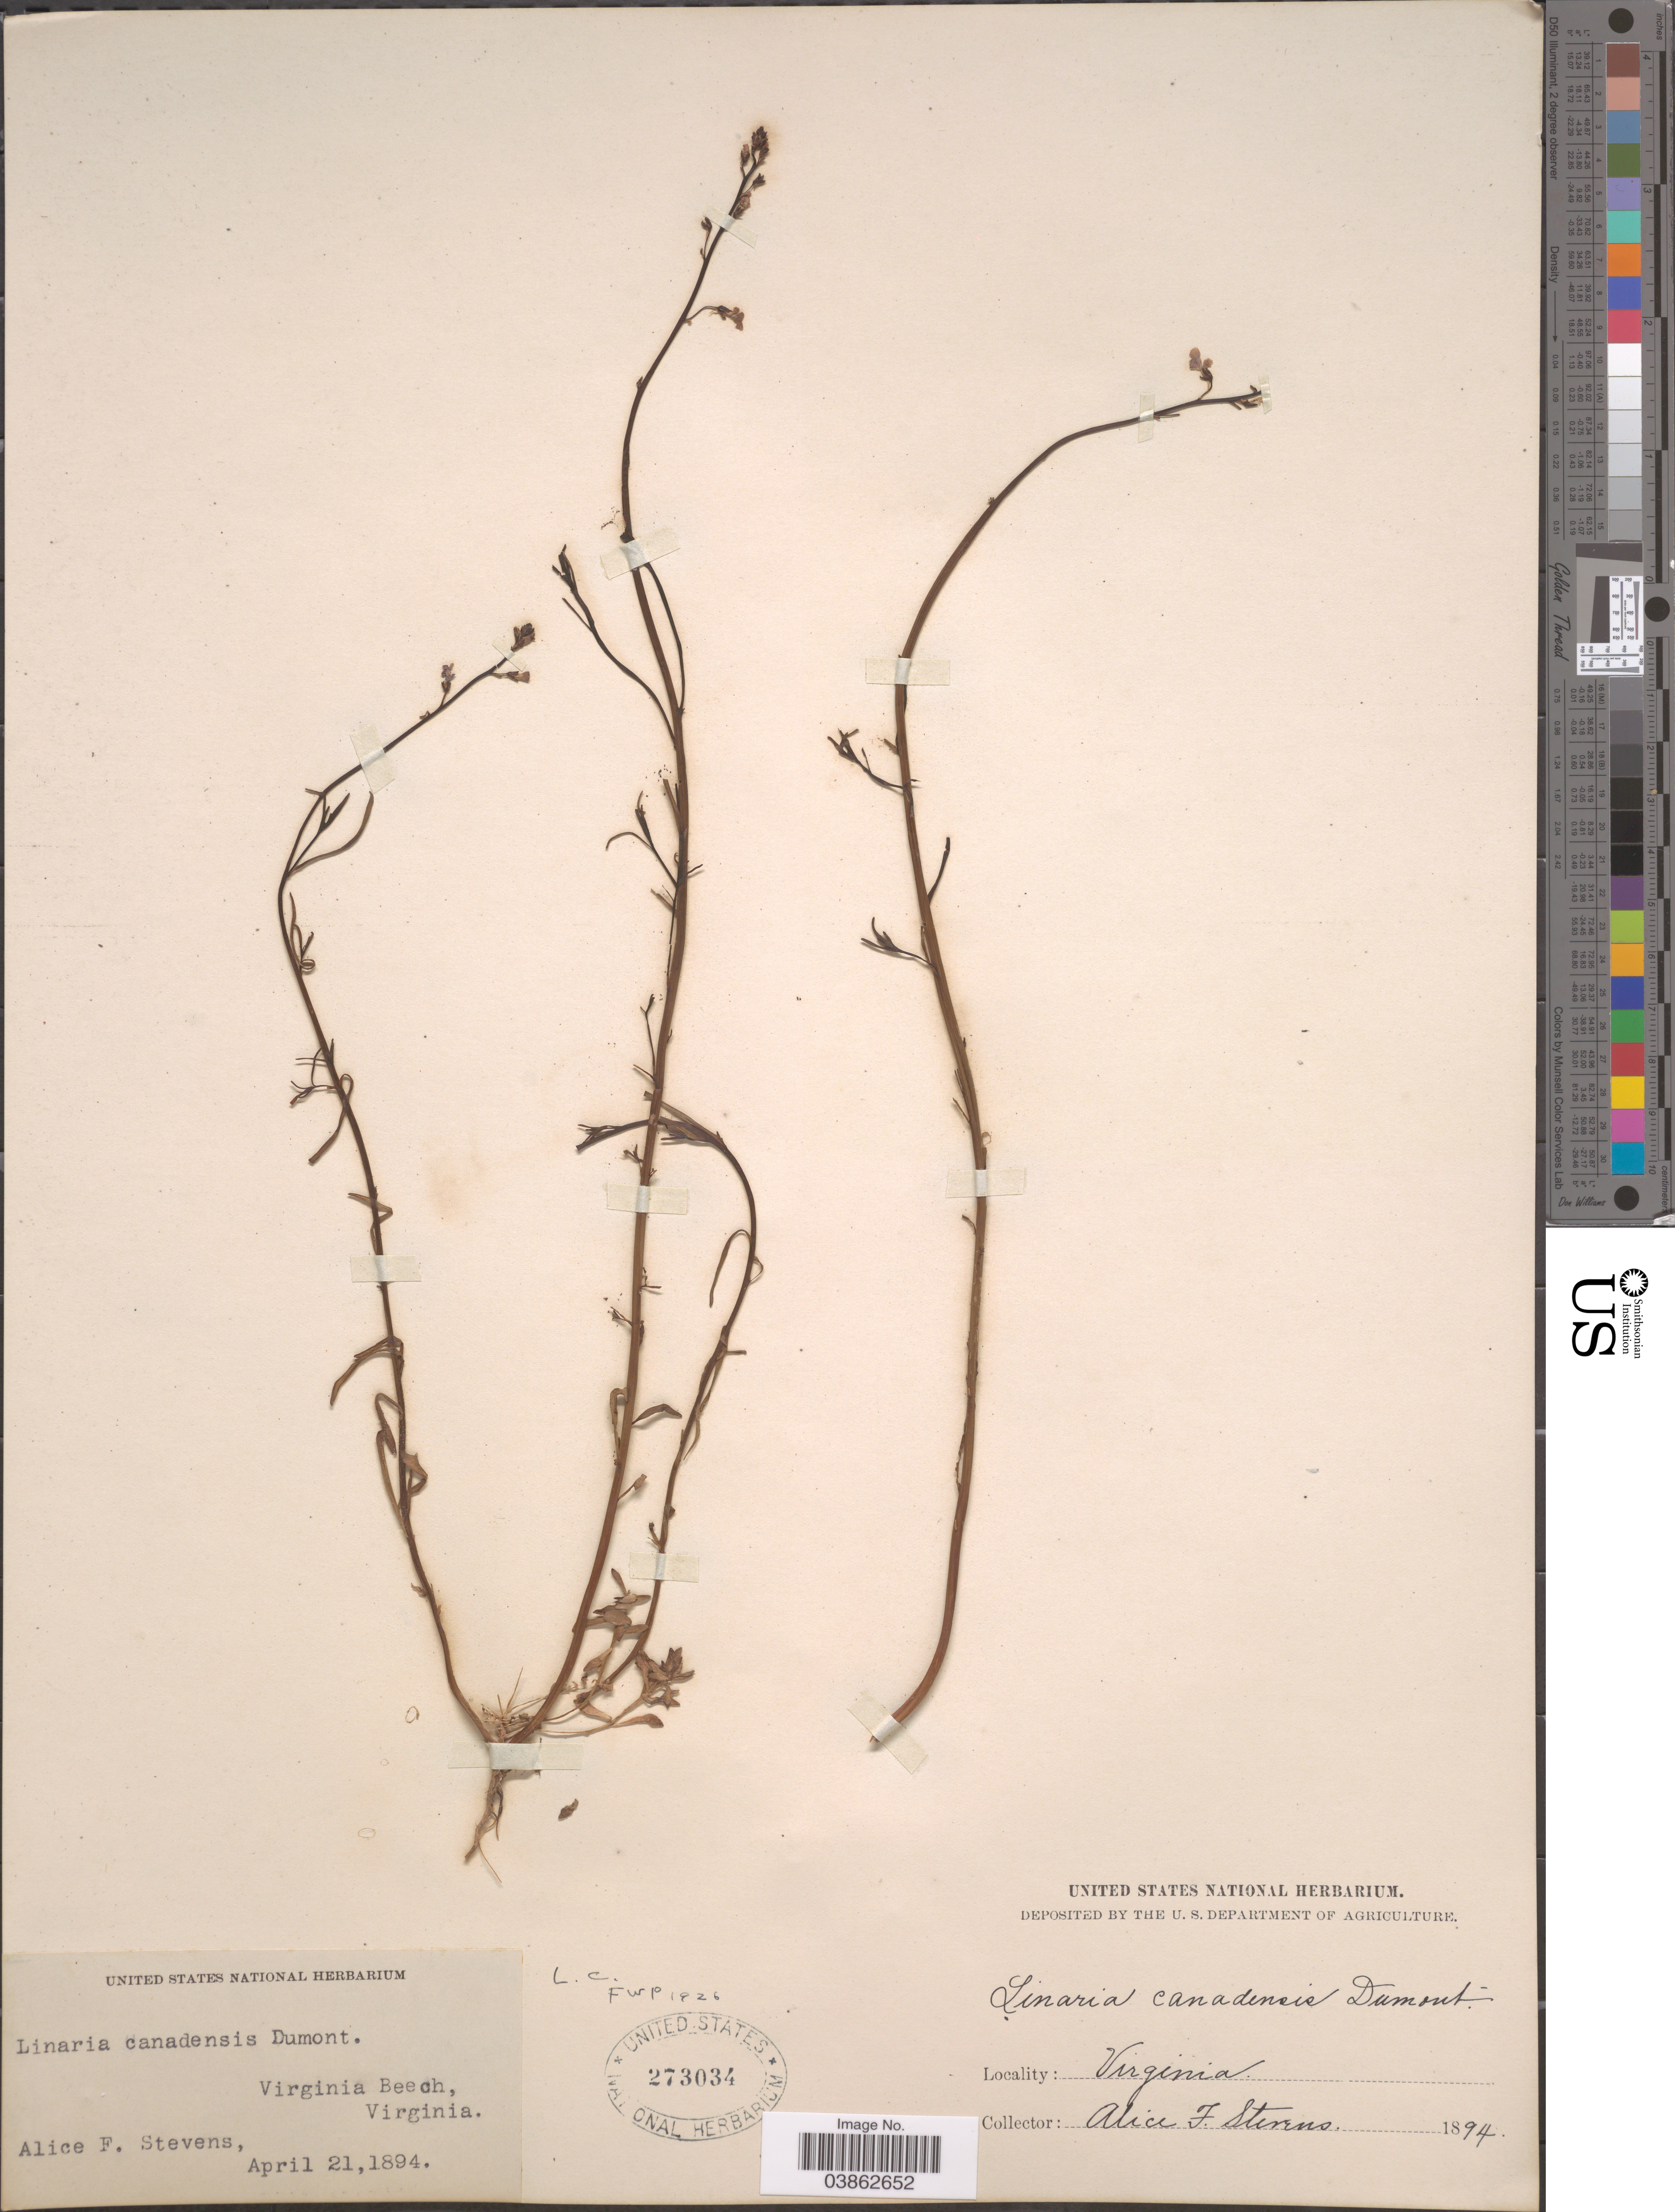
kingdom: Plantae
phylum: Tracheophyta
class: Magnoliopsida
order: Lamiales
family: Plantaginaceae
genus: Linaria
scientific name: Linaria canadensis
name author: (L.) Dum. Cours.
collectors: A. Stevens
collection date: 1894-04-21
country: United States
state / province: Virginia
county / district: City of Virginia Beach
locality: Virginia Beech.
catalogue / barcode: US 273034